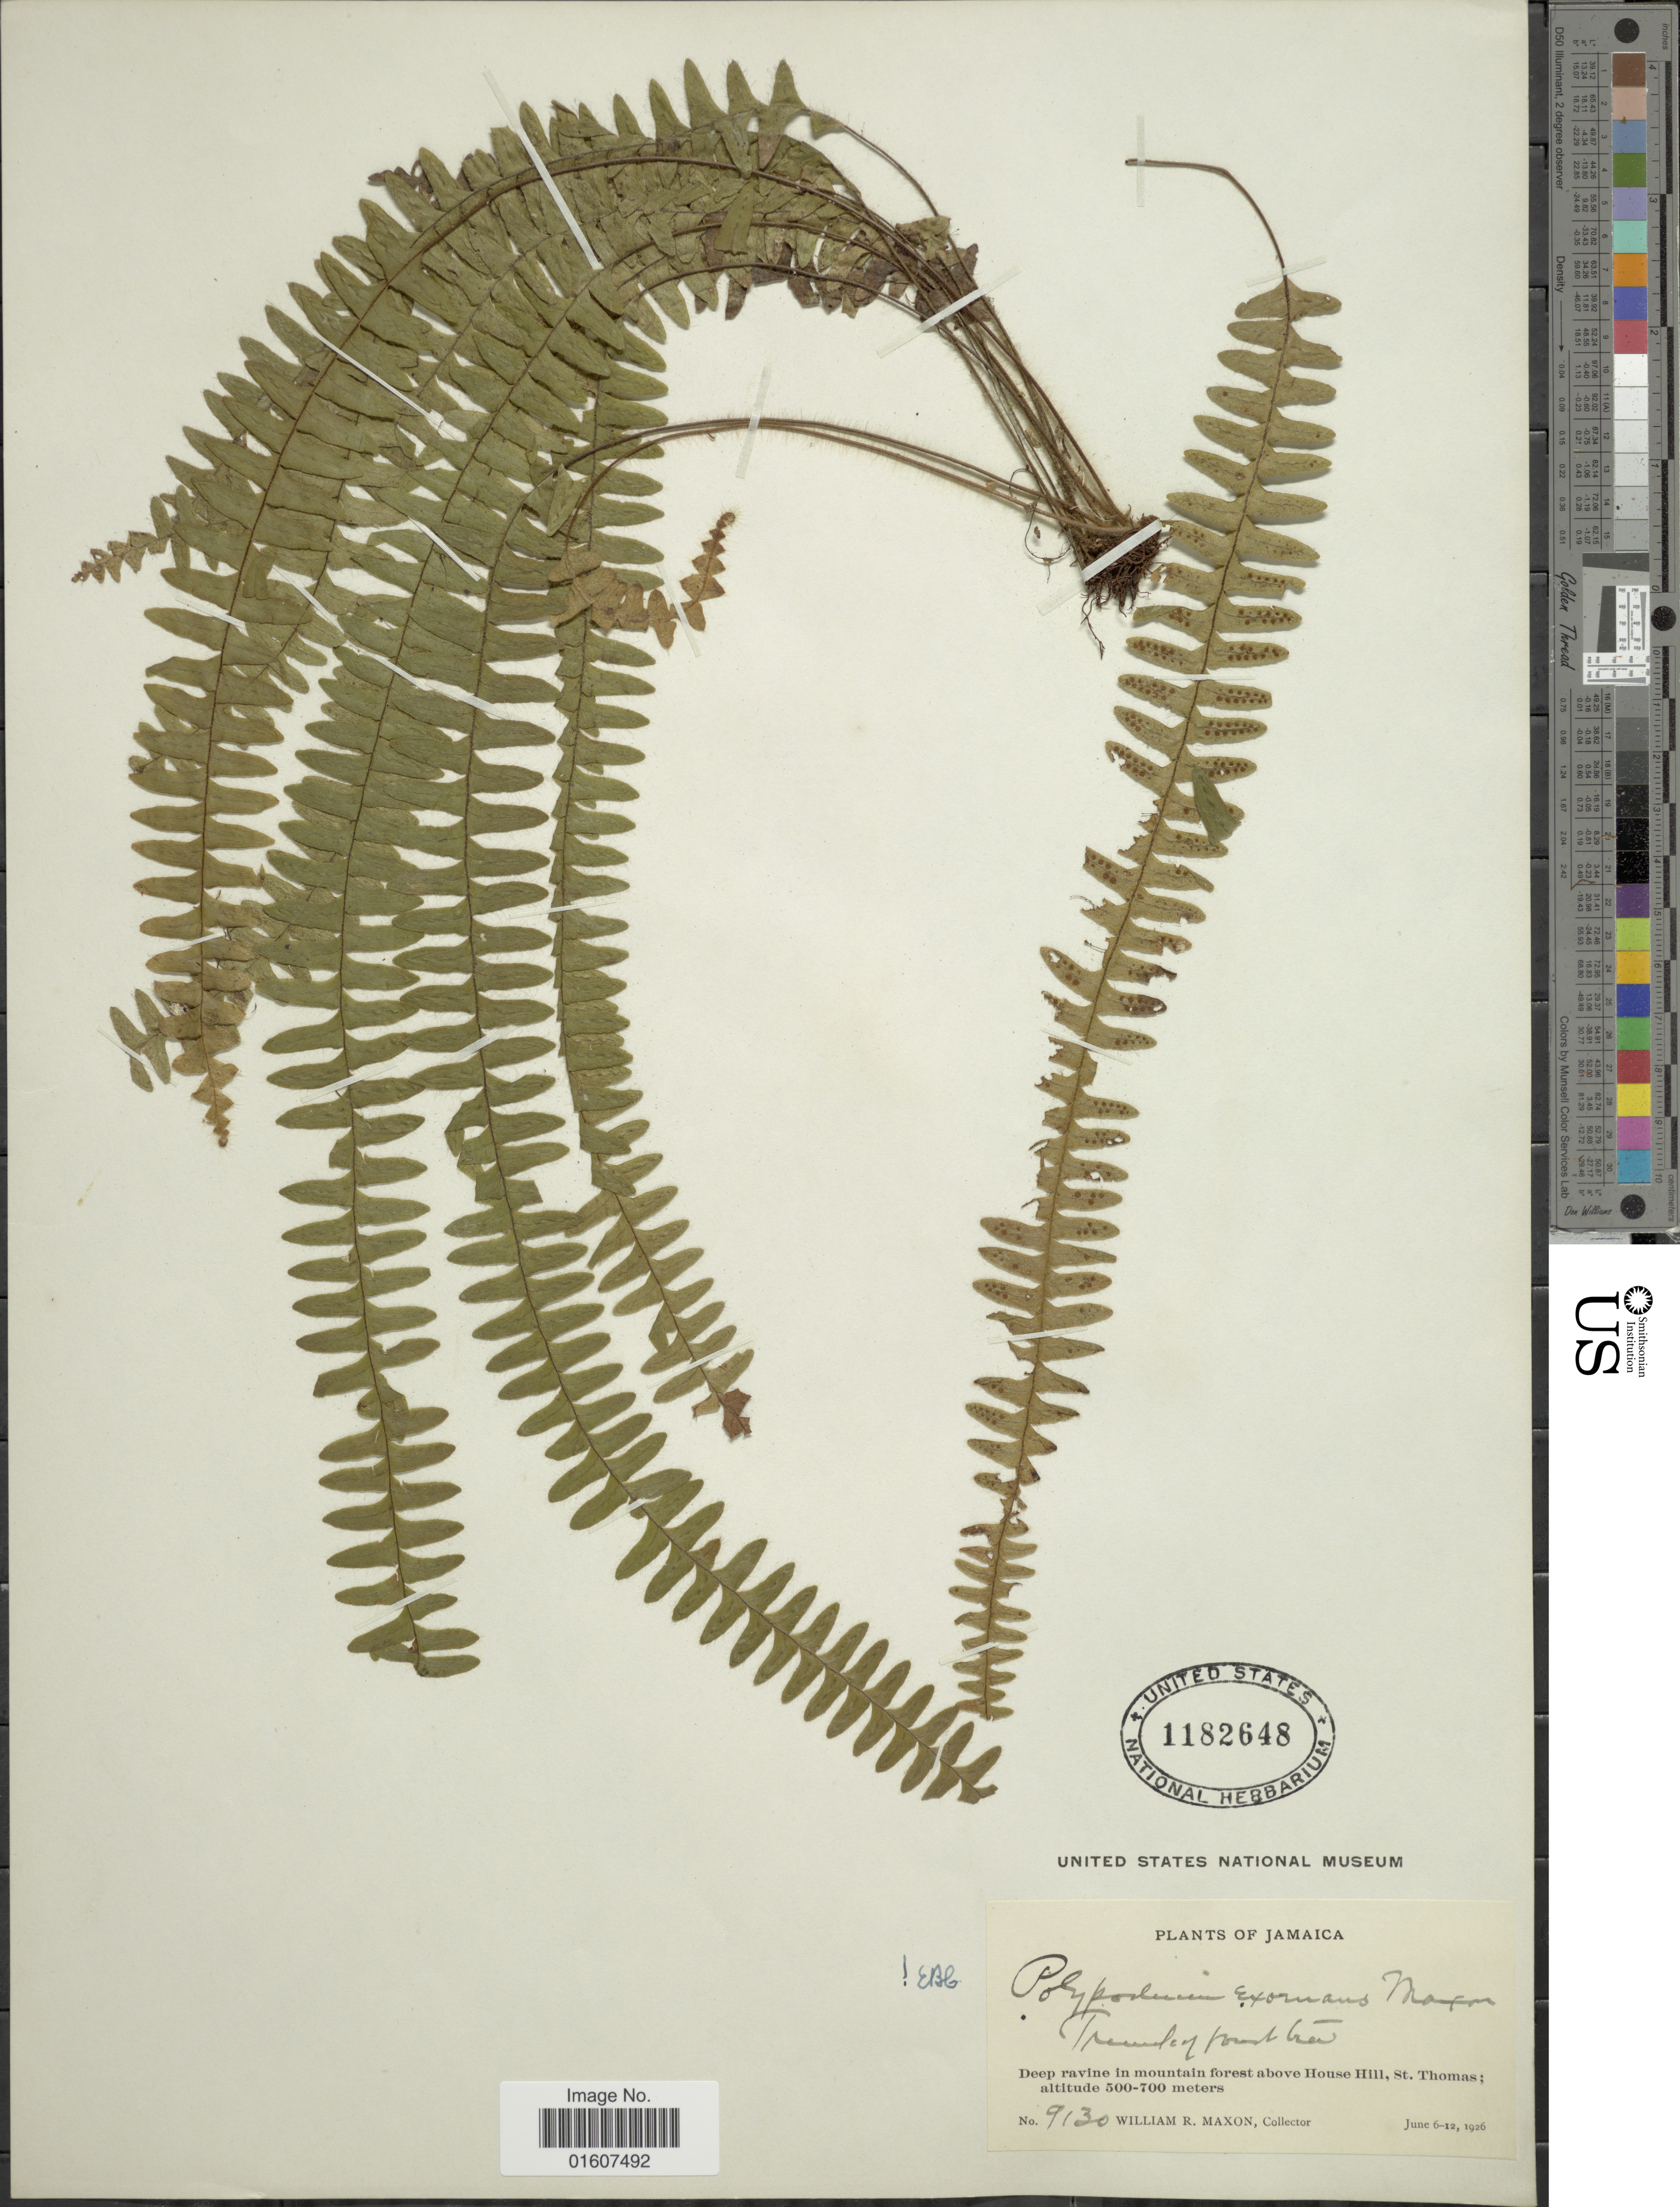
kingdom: Plantae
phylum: Tracheophyta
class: Polypodiopsida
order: Polypodiales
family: Polypodiaceae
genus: Terpsichore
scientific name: Terpsichore exornans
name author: (Maxon) A.R. Sm.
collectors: W. R. Maxon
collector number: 9130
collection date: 1926-06-06/1926-06-12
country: Jamaica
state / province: Saint Thomas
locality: Deep ravine in mountain forest abov House Hill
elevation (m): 500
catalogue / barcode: US 1182648